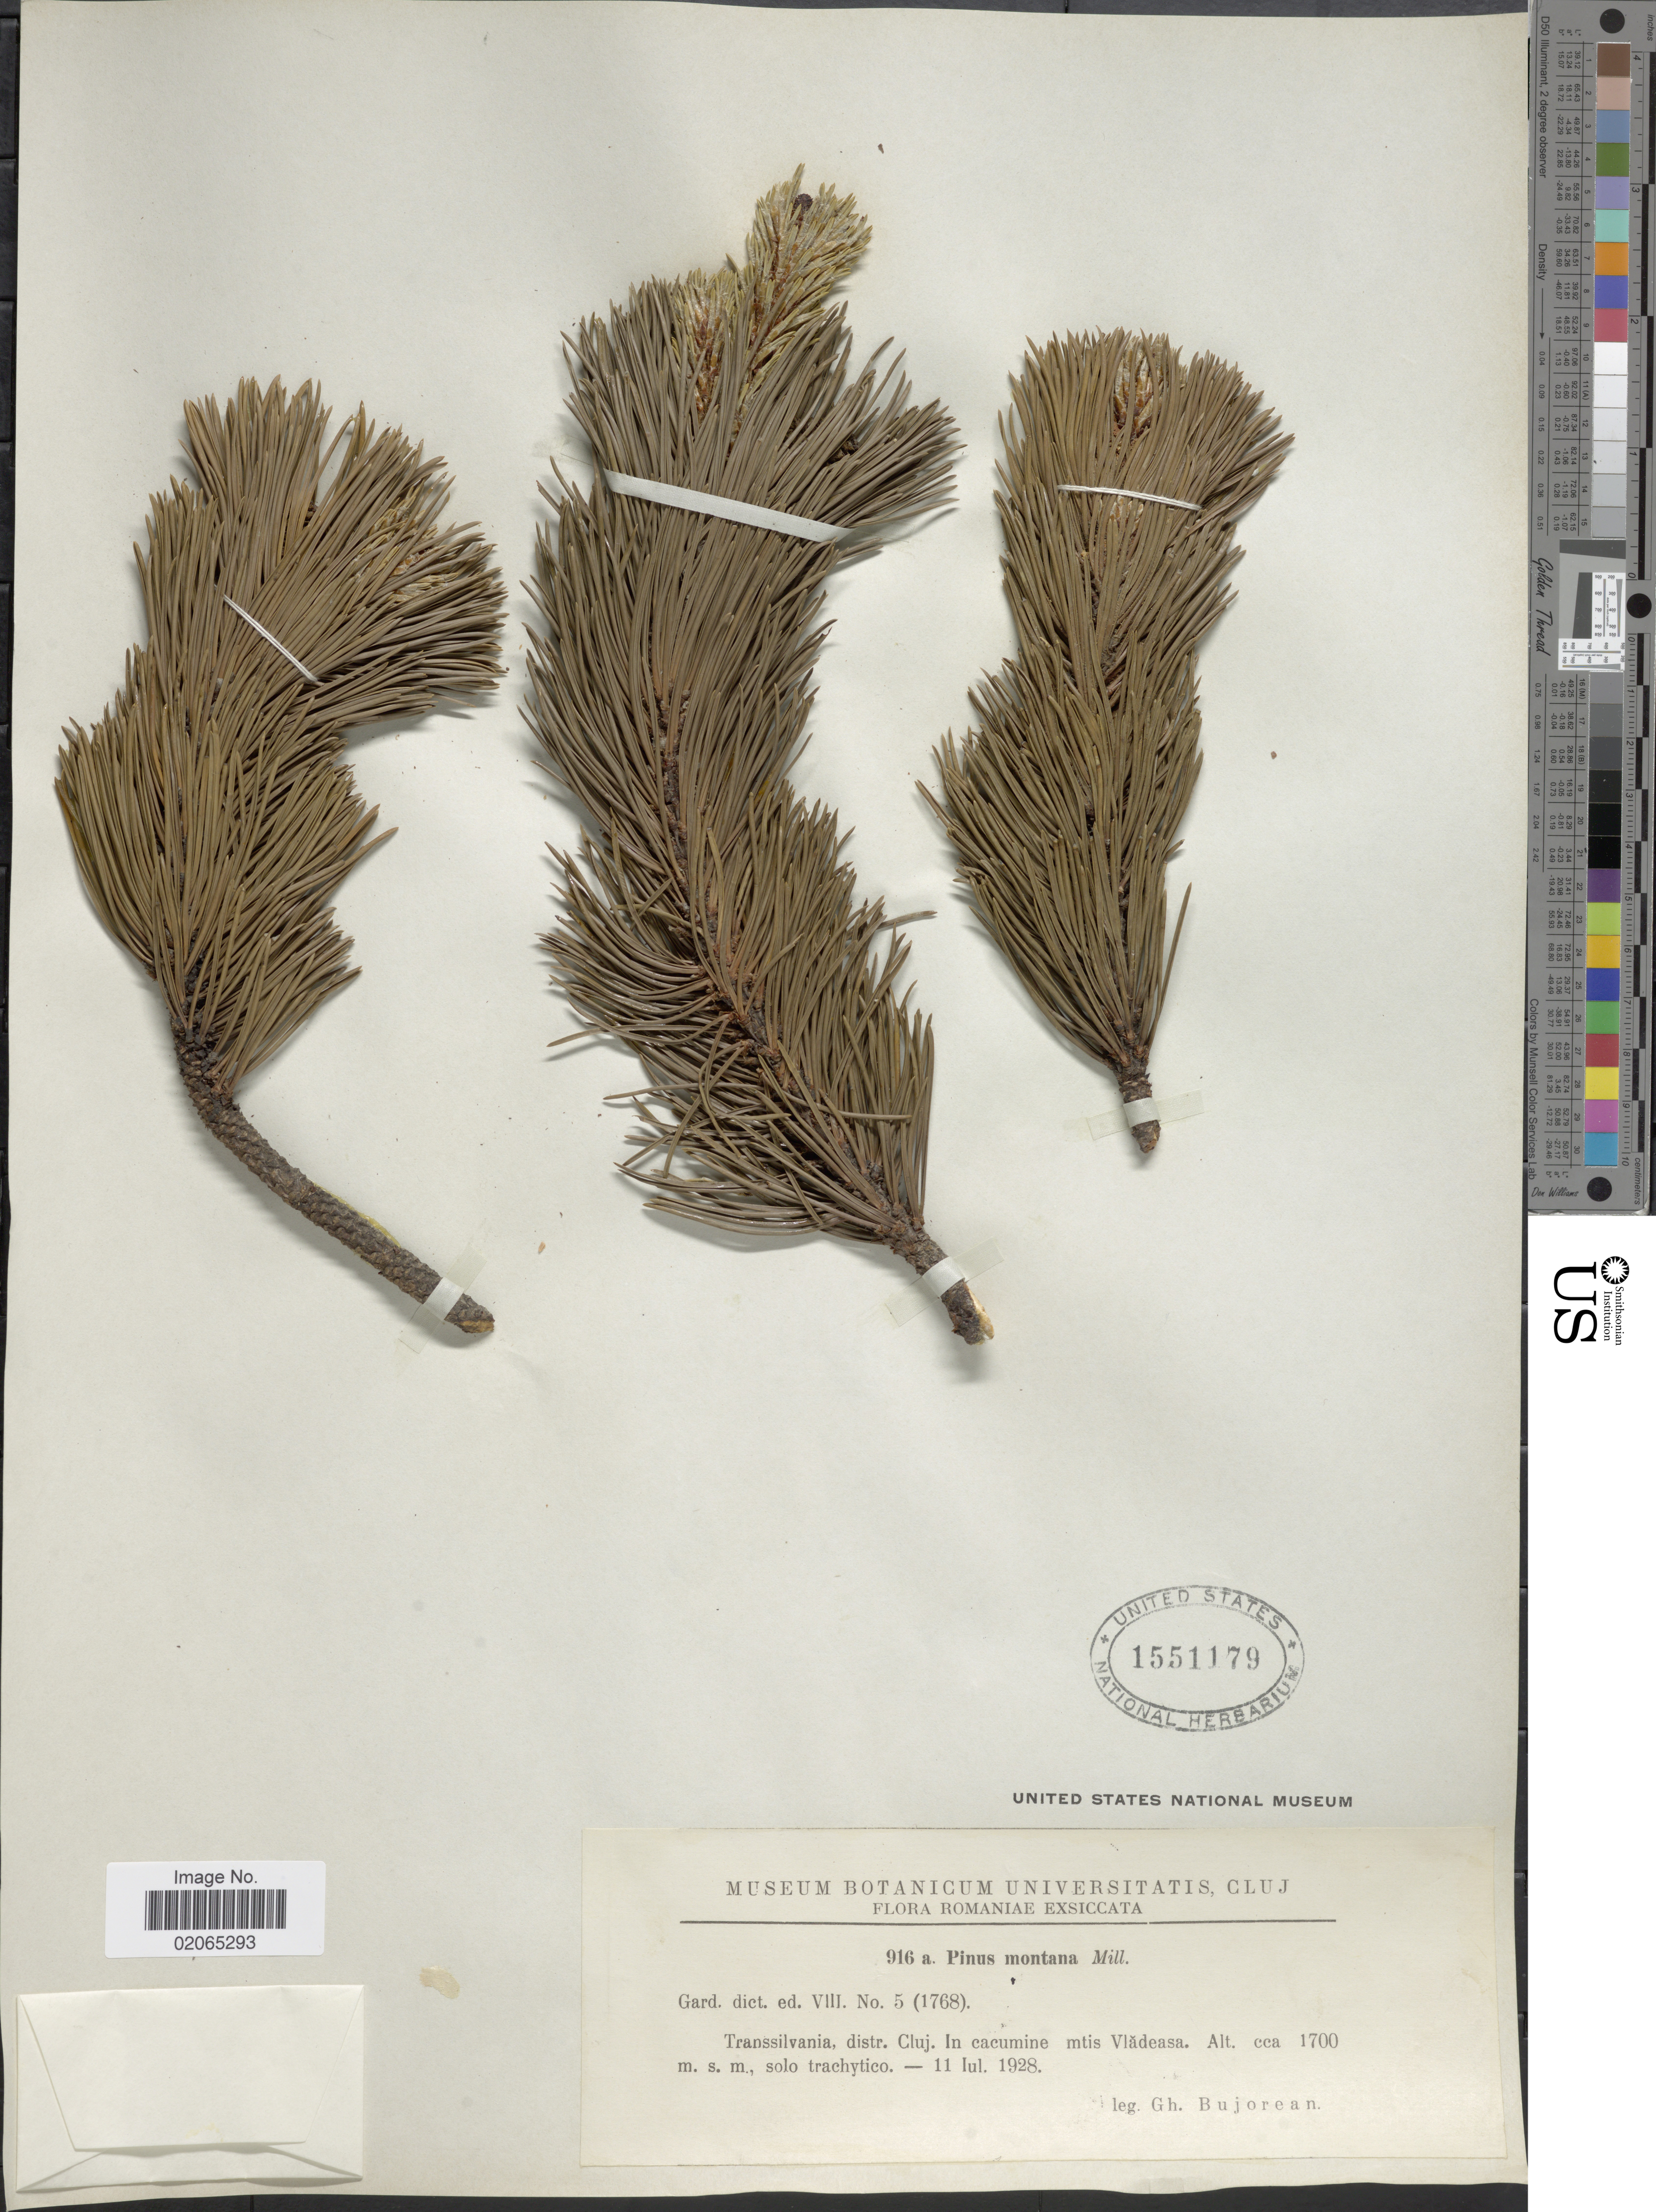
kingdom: Plantae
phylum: Tracheophyta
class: Pinopsida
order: Pinales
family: Pinaceae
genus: Pinus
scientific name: Pinus mugo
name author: Turra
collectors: G. Bujorean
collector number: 916a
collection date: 1928-07-11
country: Romania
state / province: Cluj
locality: Transsilvania, distr. Cluj. In cacumine mtis Vladeasa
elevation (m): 1700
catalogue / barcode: US 1551179